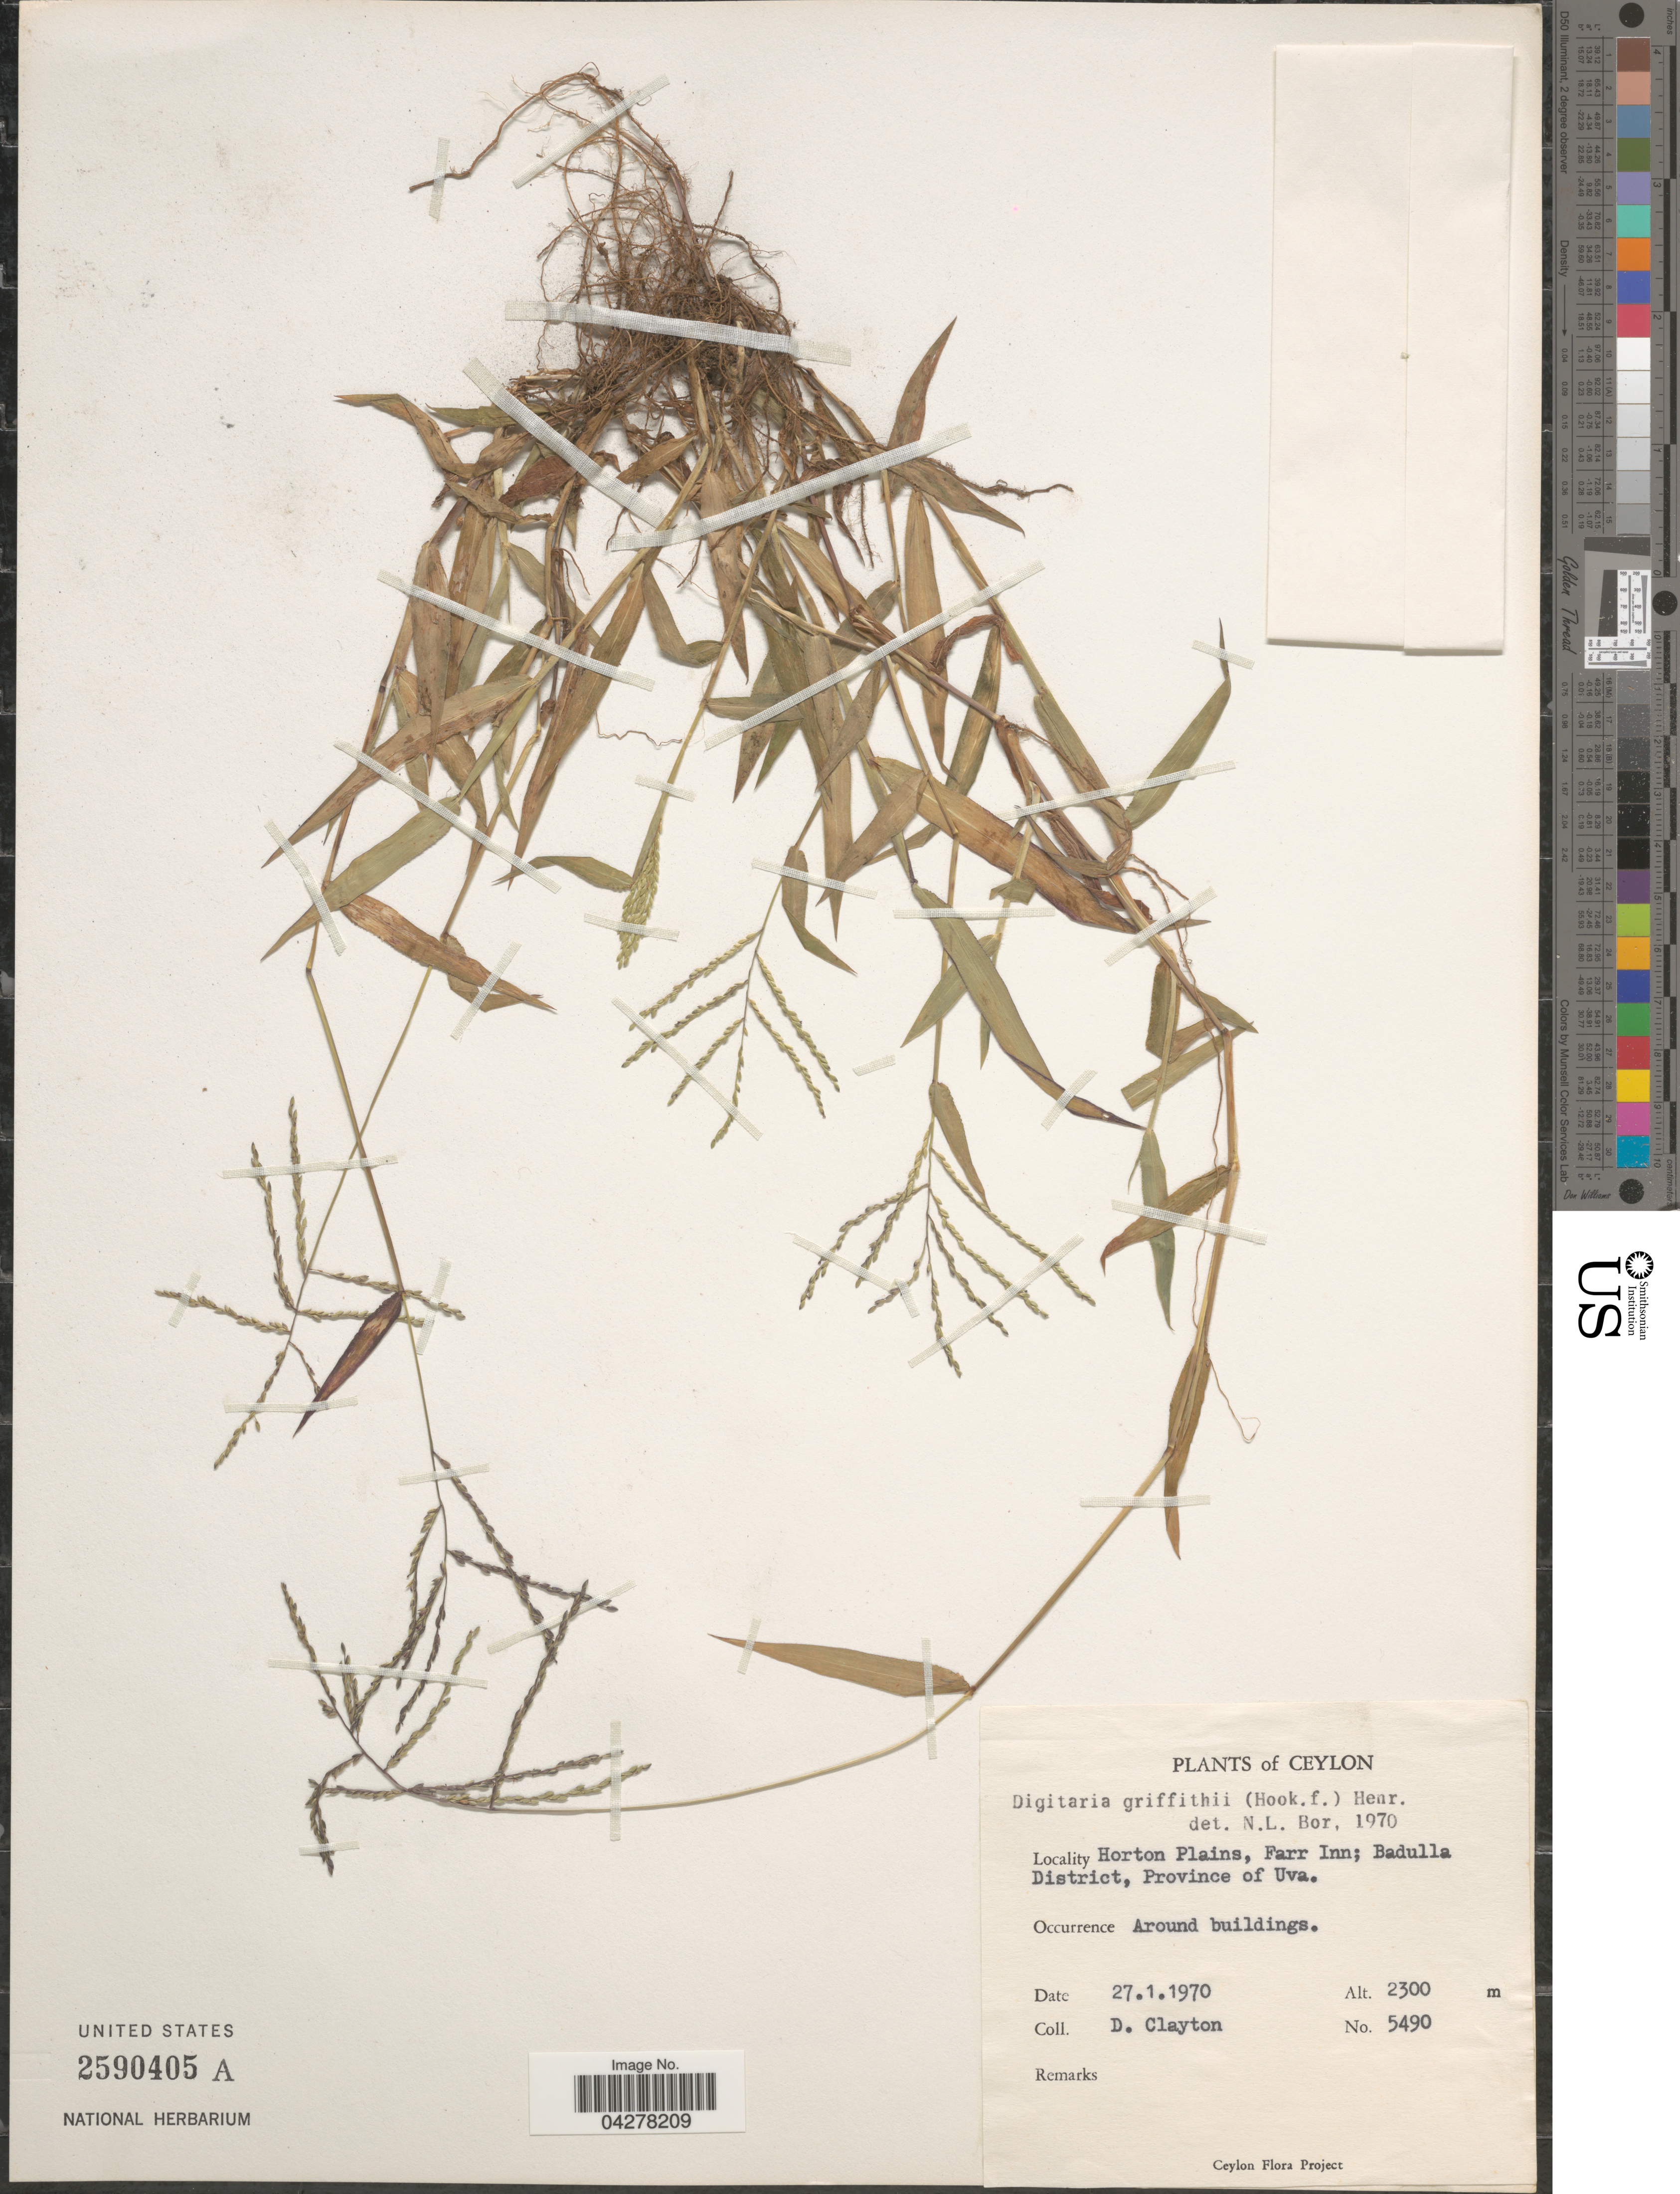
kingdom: Plantae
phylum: Tracheophyta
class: Liliopsida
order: Poales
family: Poaceae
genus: Digitaria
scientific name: Digitaria griffithii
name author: (Hook. f.) Henr.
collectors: D. Clayton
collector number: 5490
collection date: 1970-01-27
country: Sri Lanka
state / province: Uva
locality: Ceylon. Horton Plains, Farr Inn; Badulla District. Around buildings.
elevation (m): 2300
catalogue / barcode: US 2590405A